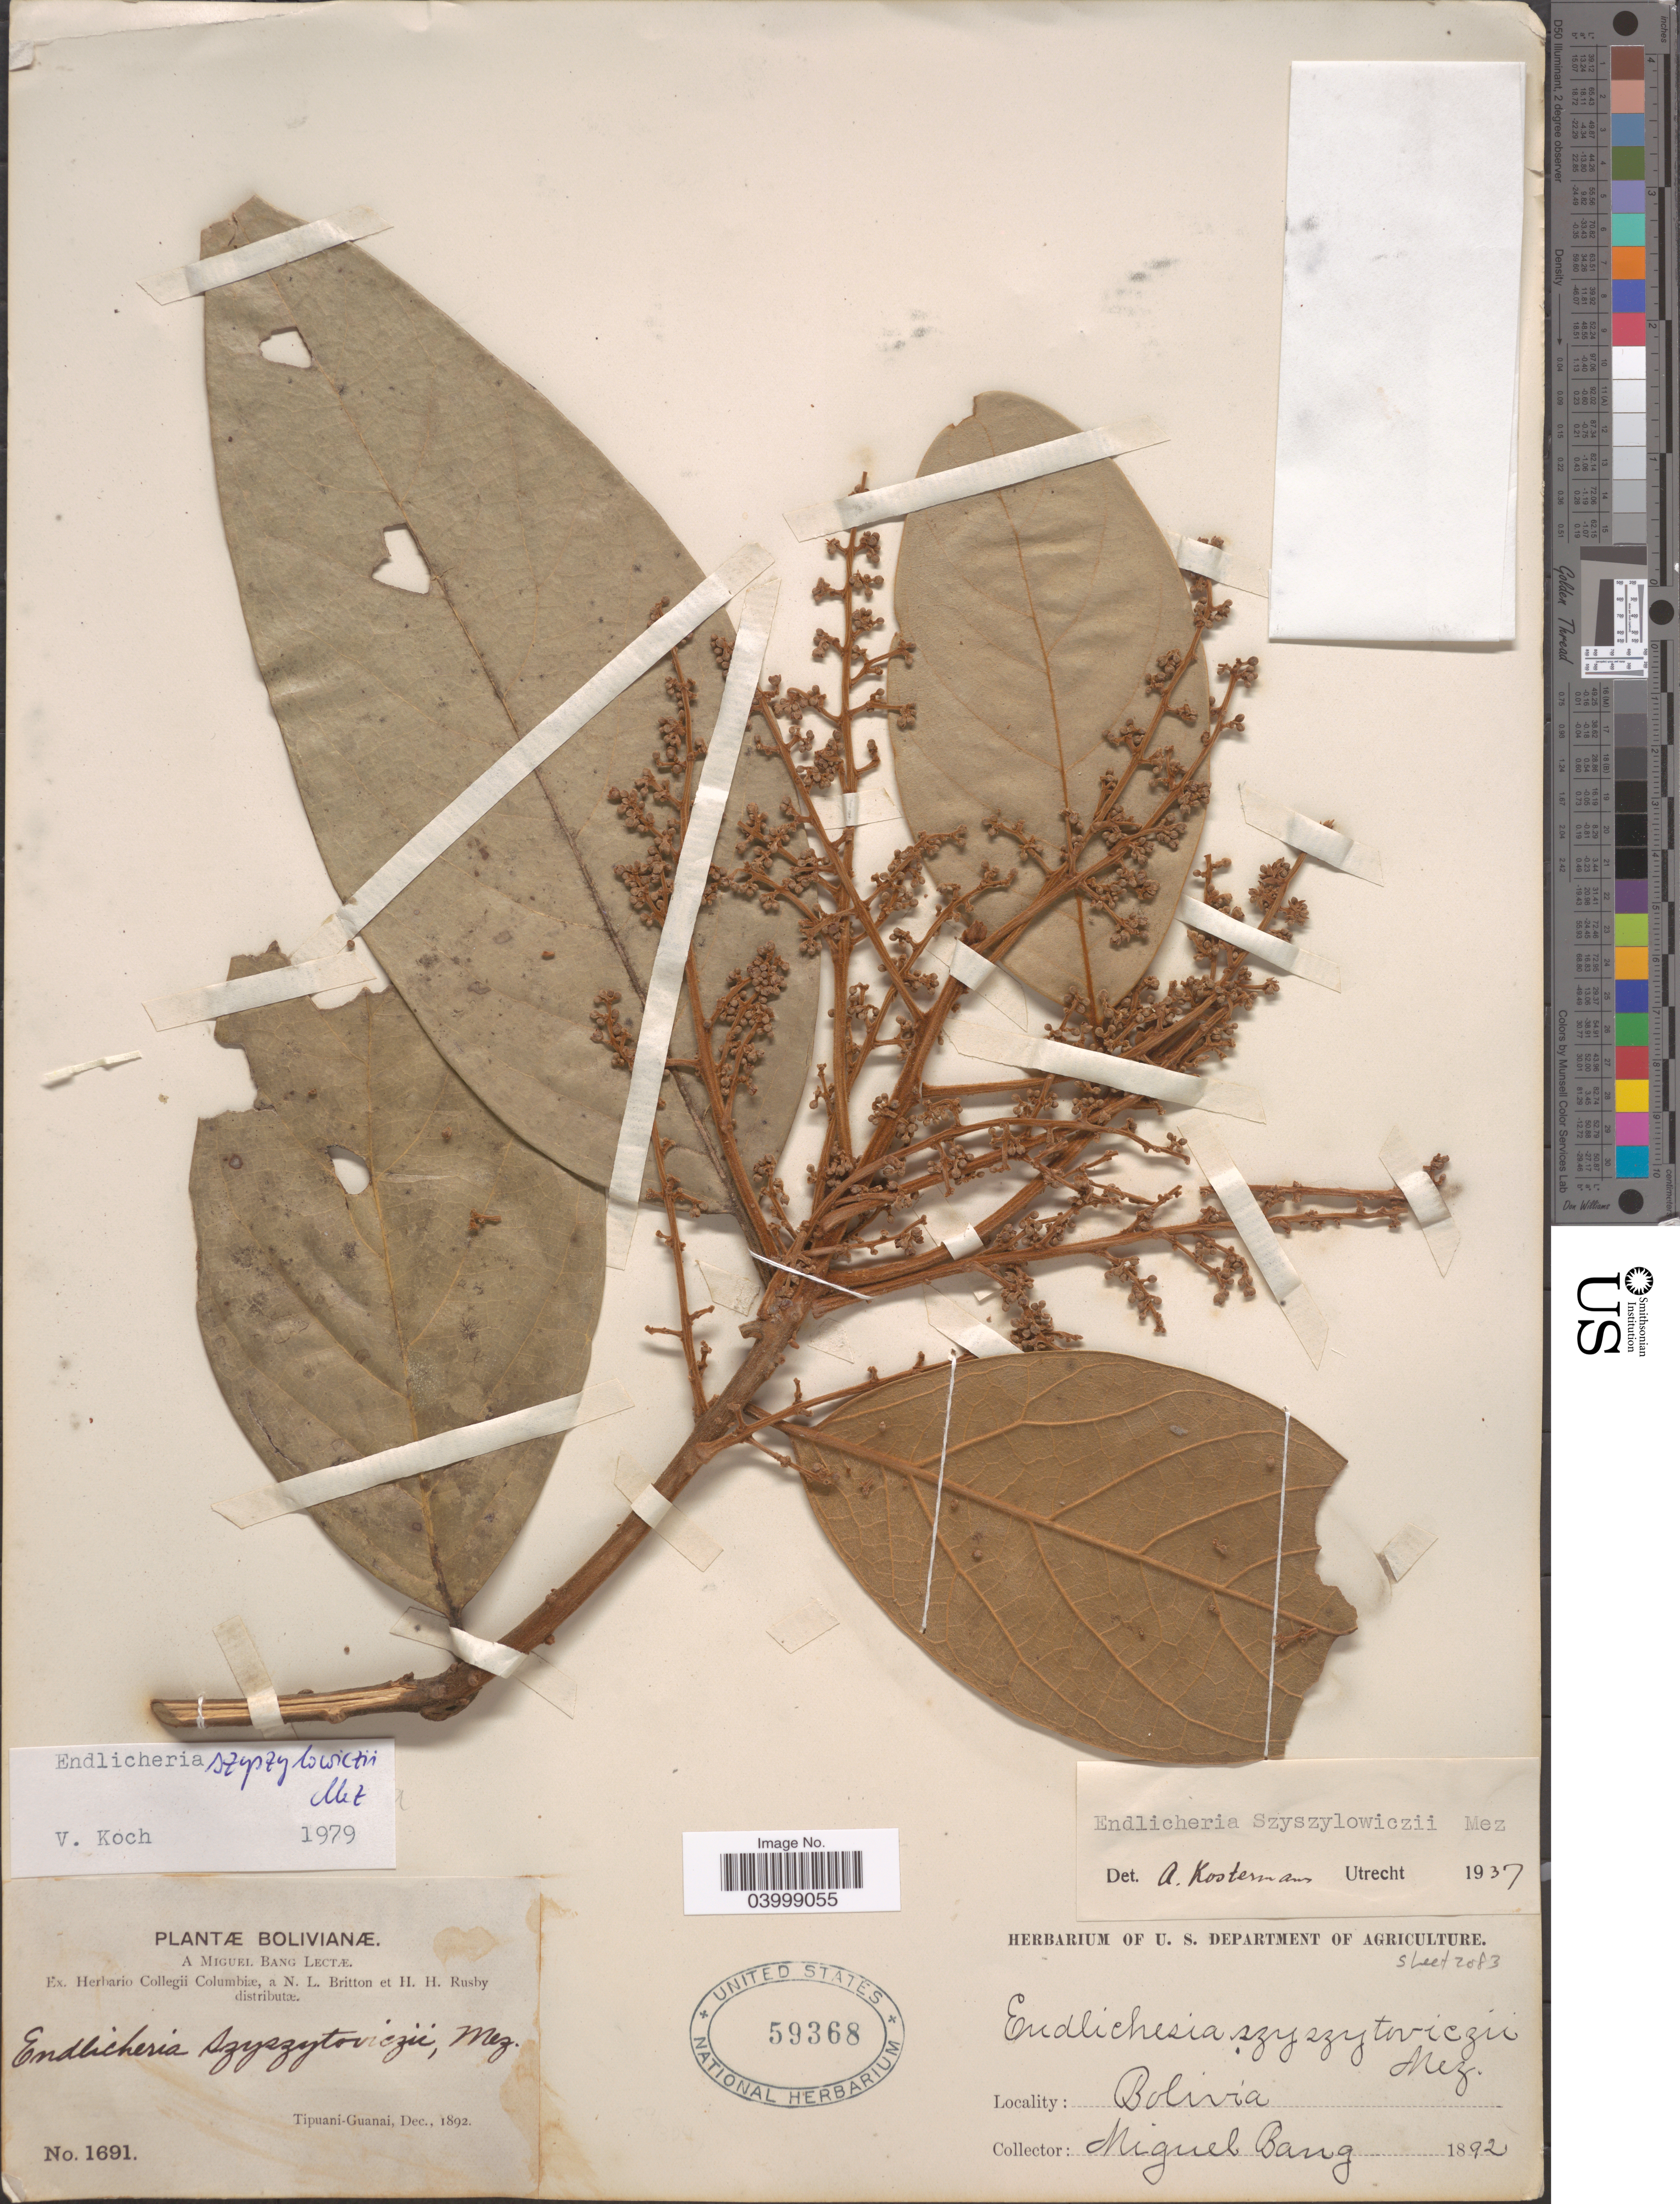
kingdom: Plantae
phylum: Tracheophyta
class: Magnoliopsida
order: Laurales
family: Lauraceae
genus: Endlicheria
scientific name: Endlicheria szyszyloviczii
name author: Mez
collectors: M. Bang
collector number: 1691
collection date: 1892-12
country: Bolivia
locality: Tipuani-Guanai.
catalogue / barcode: US 59368